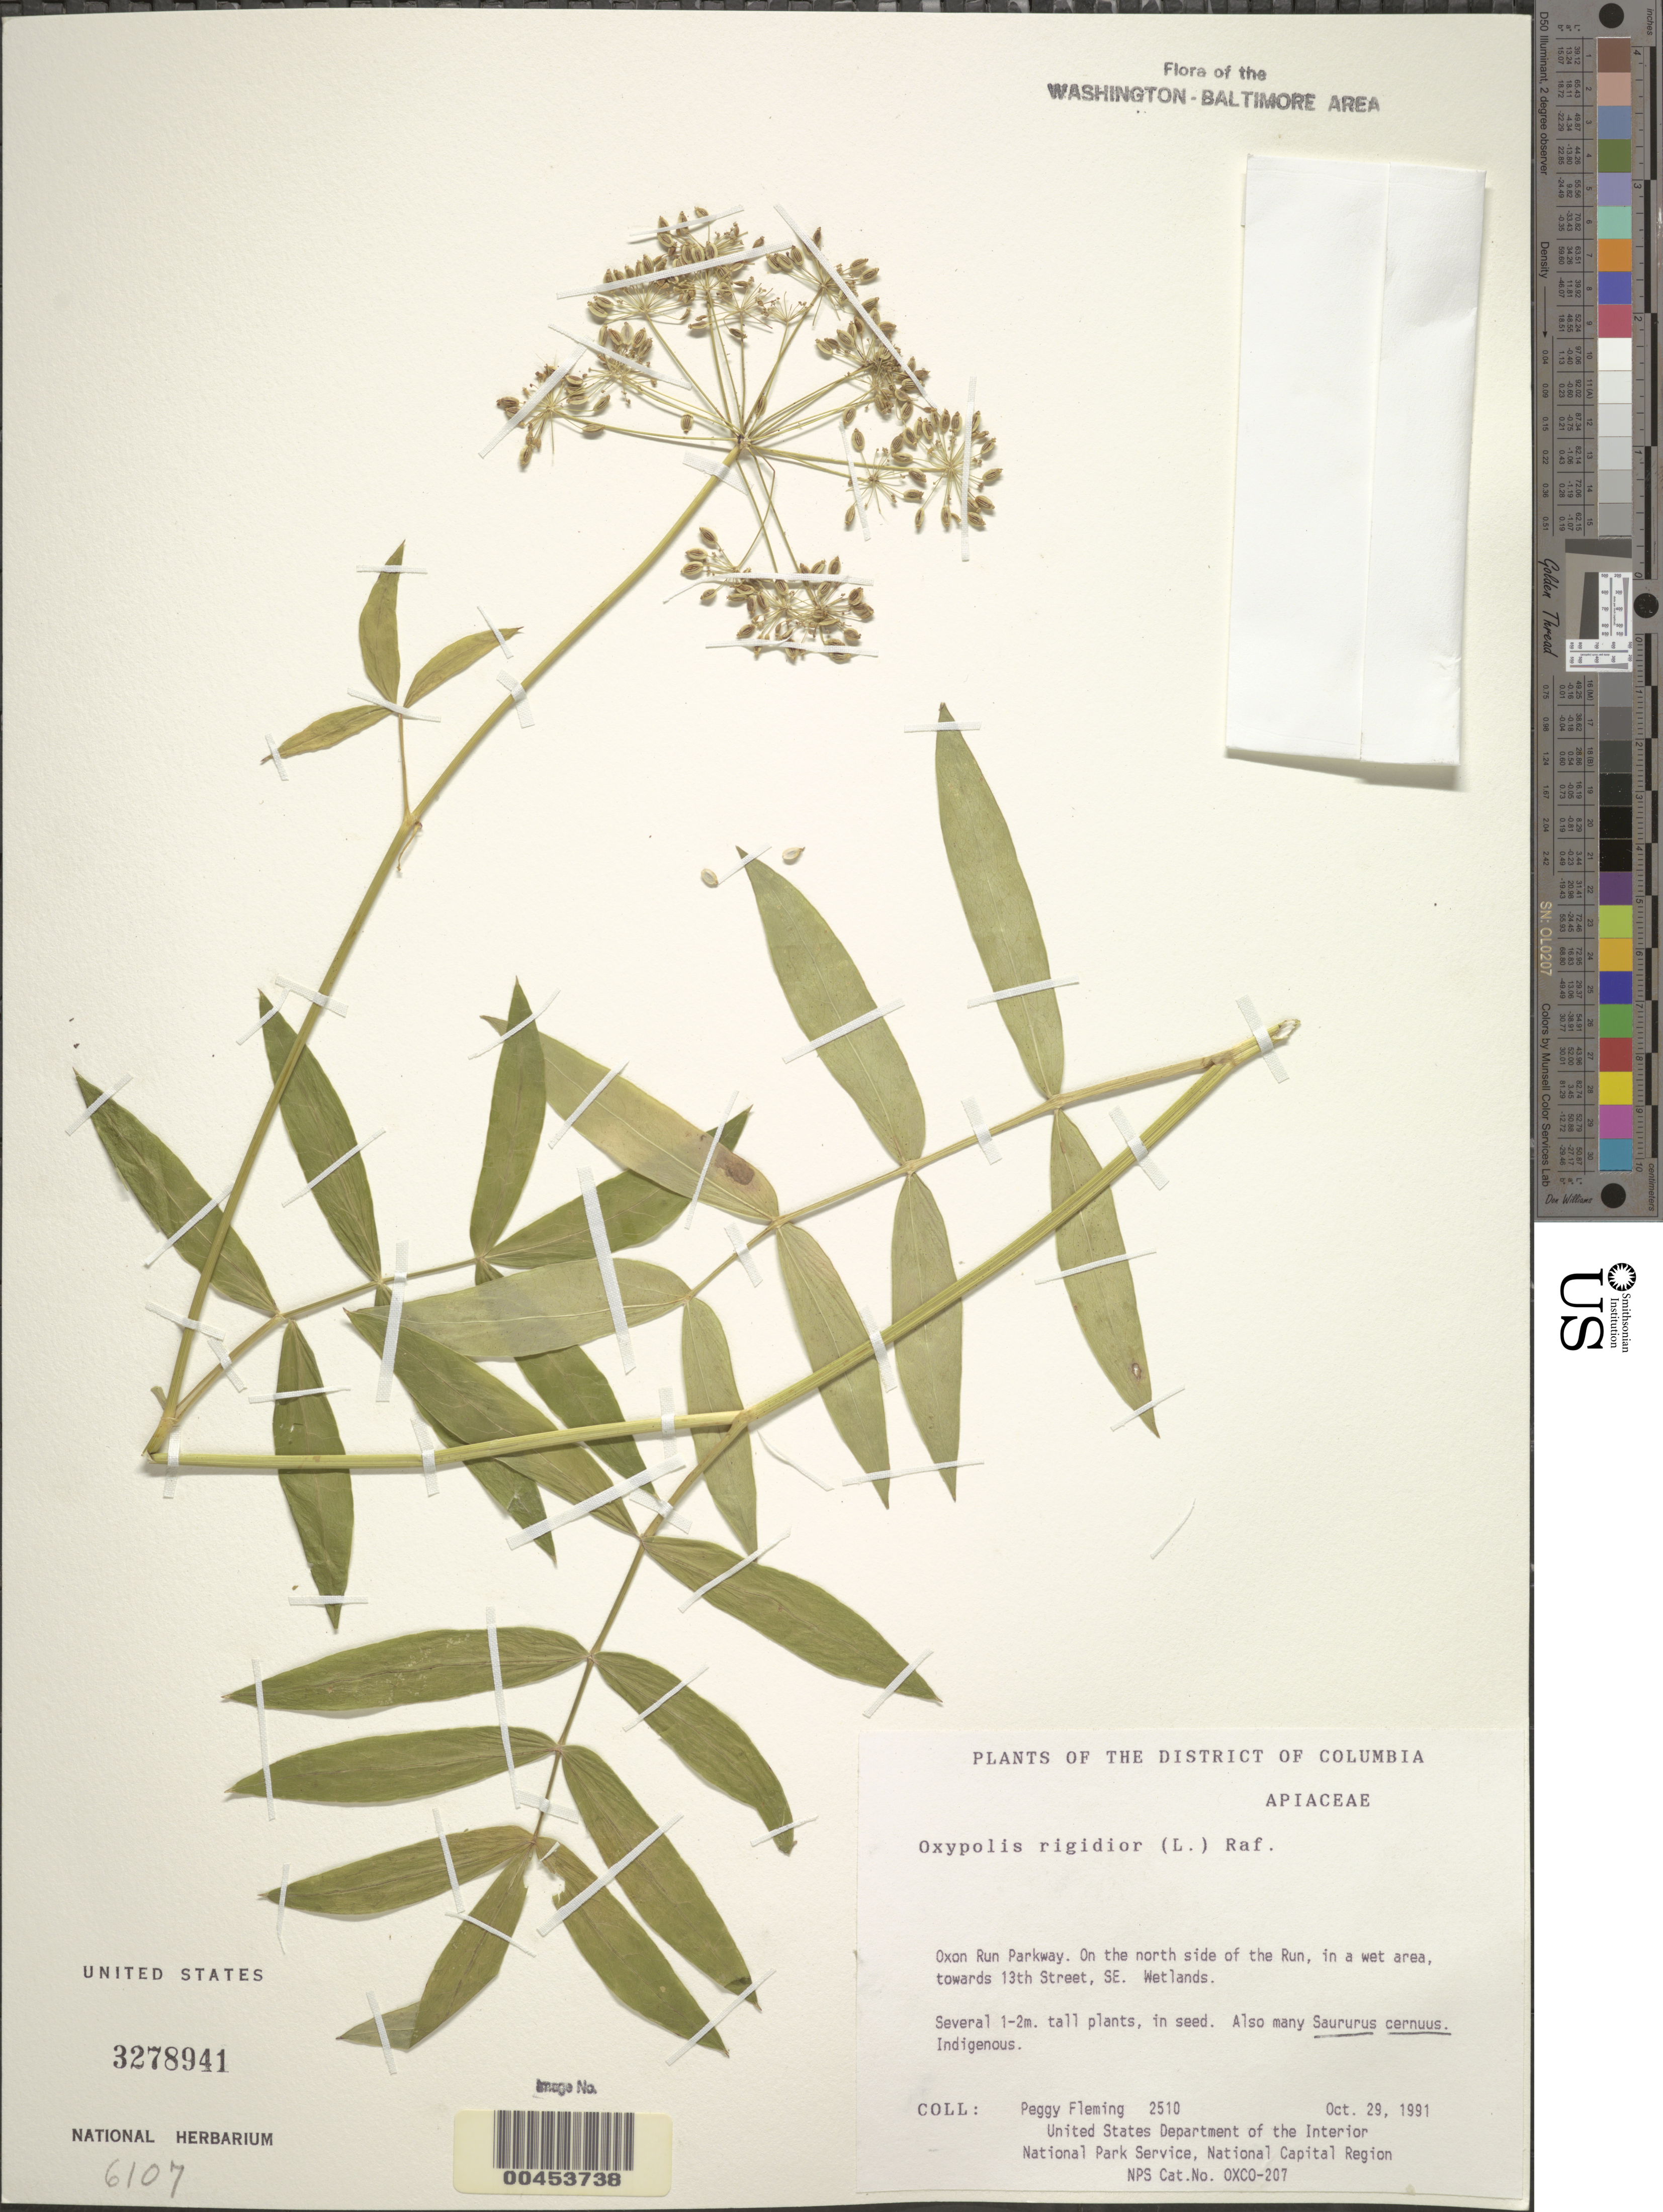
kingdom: Plantae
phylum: Tracheophyta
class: Magnoliopsida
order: Apiales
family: Apiaceae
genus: Oxypolis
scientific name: Oxypolis rigidior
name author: (L.) Raf.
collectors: P. Fleming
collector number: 2510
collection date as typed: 29 Oct 1991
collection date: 1991-10-29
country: United States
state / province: District of Columbia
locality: Oxon Run Parkway, N side of Run, towards 13th St, SE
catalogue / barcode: US 3278941